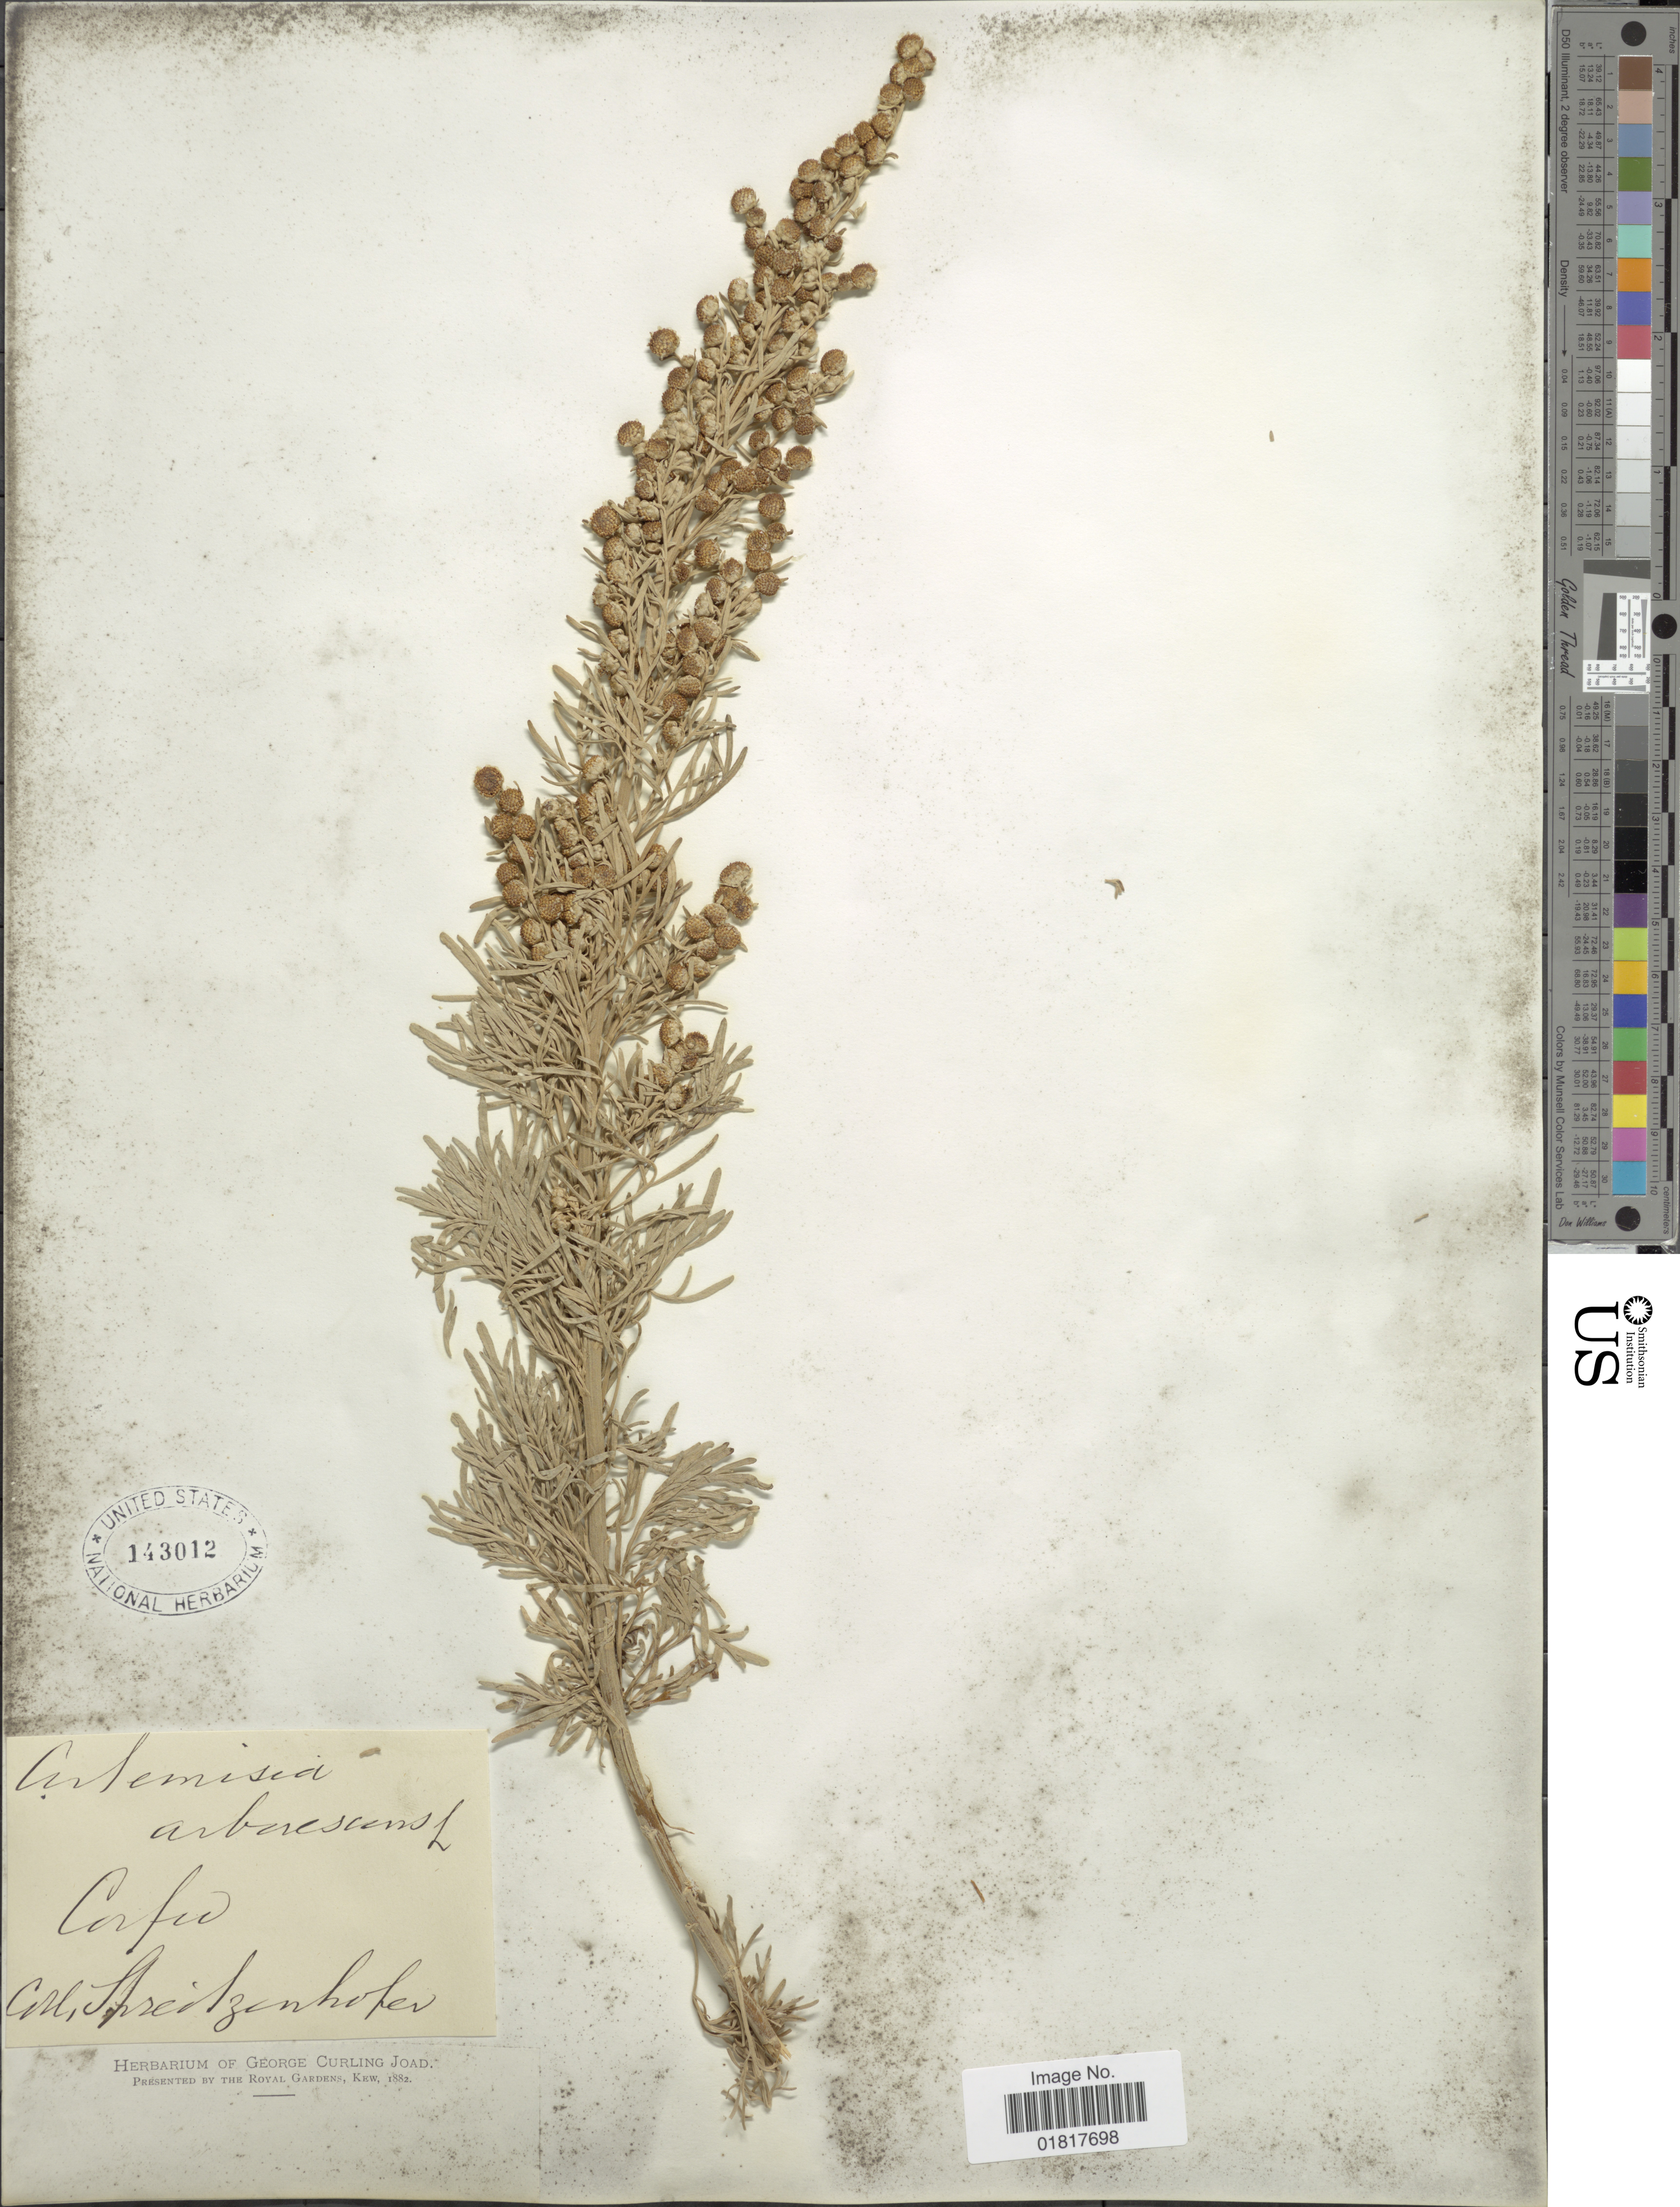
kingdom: Plantae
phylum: Tracheophyta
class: Magnoliopsida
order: Asterales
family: Asteraceae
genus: Artemisia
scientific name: Artemisia arborescens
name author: L.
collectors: Spreitzenhofer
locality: Cofu [interpreted]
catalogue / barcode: US 143012